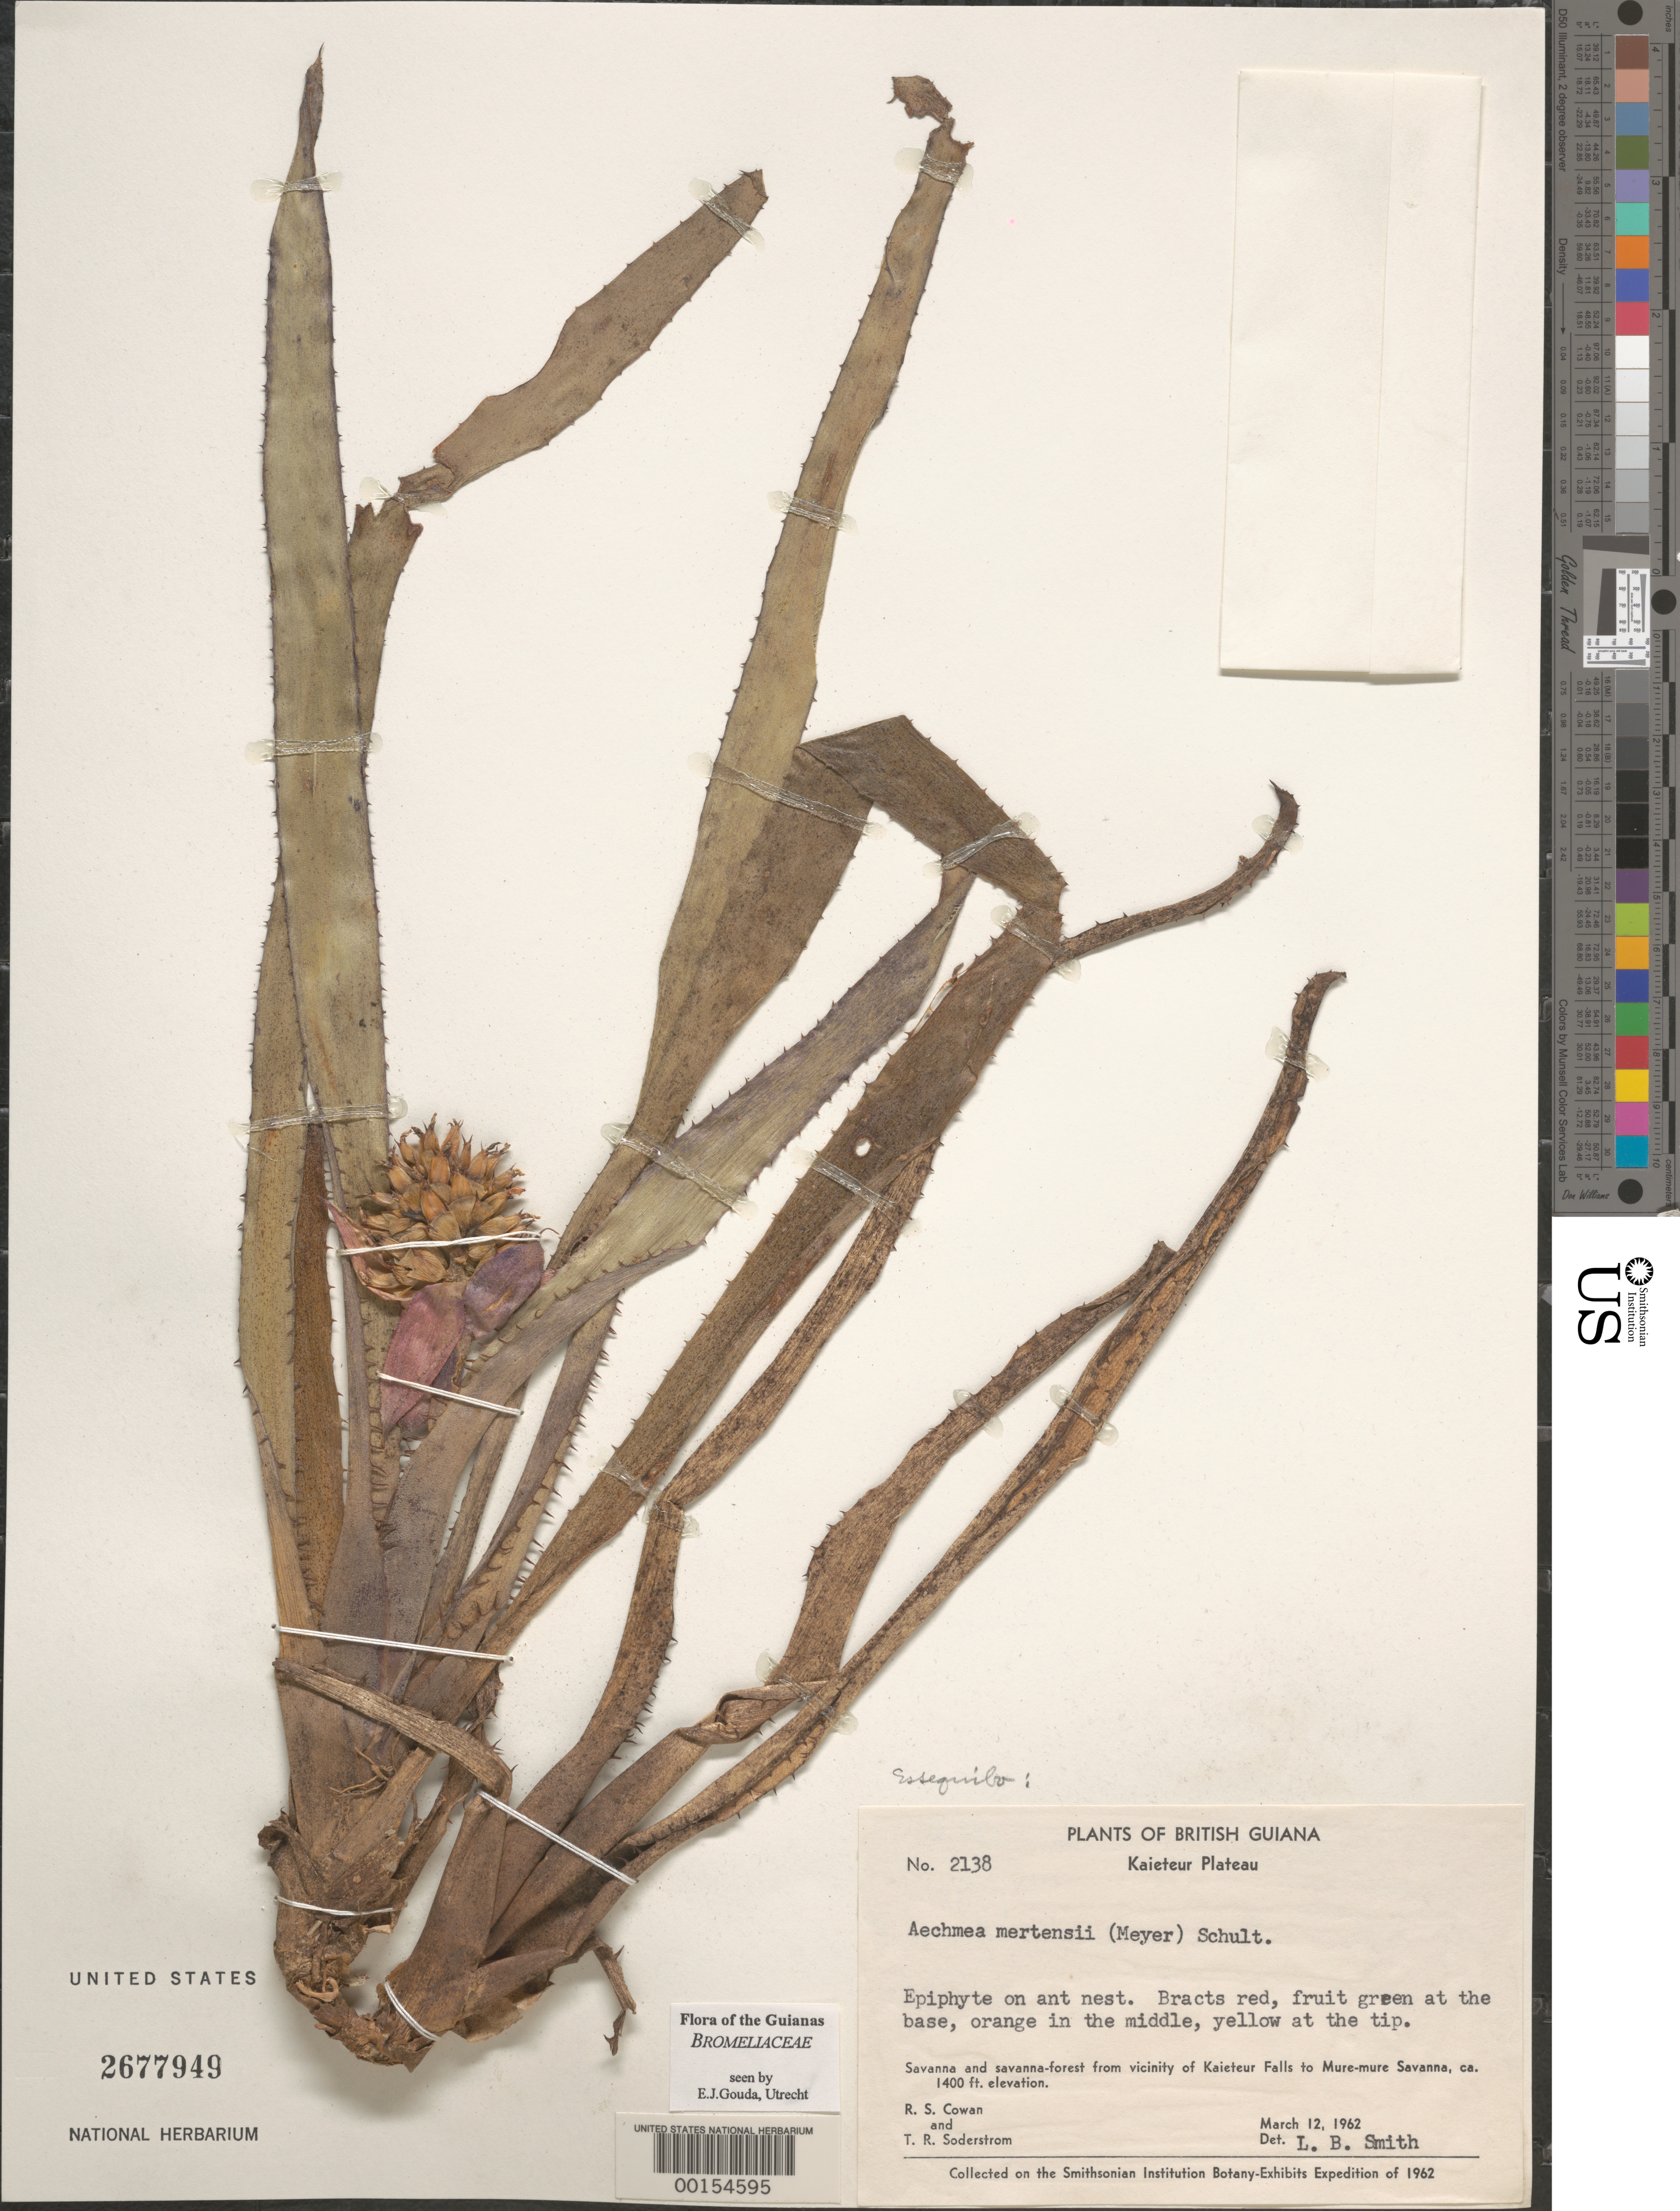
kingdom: Plantae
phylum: Tracheophyta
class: Liliopsida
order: Poales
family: Bromeliaceae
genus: Aechmea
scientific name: Aechmea mertensii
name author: (G. Mey.) Schult. & Schult. f.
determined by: Gouda, E. J.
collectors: R. S. Cowan & T. R. Soderstrom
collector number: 2138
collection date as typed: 12-Mar-62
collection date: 1962-03-12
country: Guyana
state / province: Potaro-Siparuni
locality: Kaieteur Plateau, Kaieteur Falls to Mure-Mure Savanna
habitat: Savanna and savanna forest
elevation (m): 427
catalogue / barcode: US 2677949